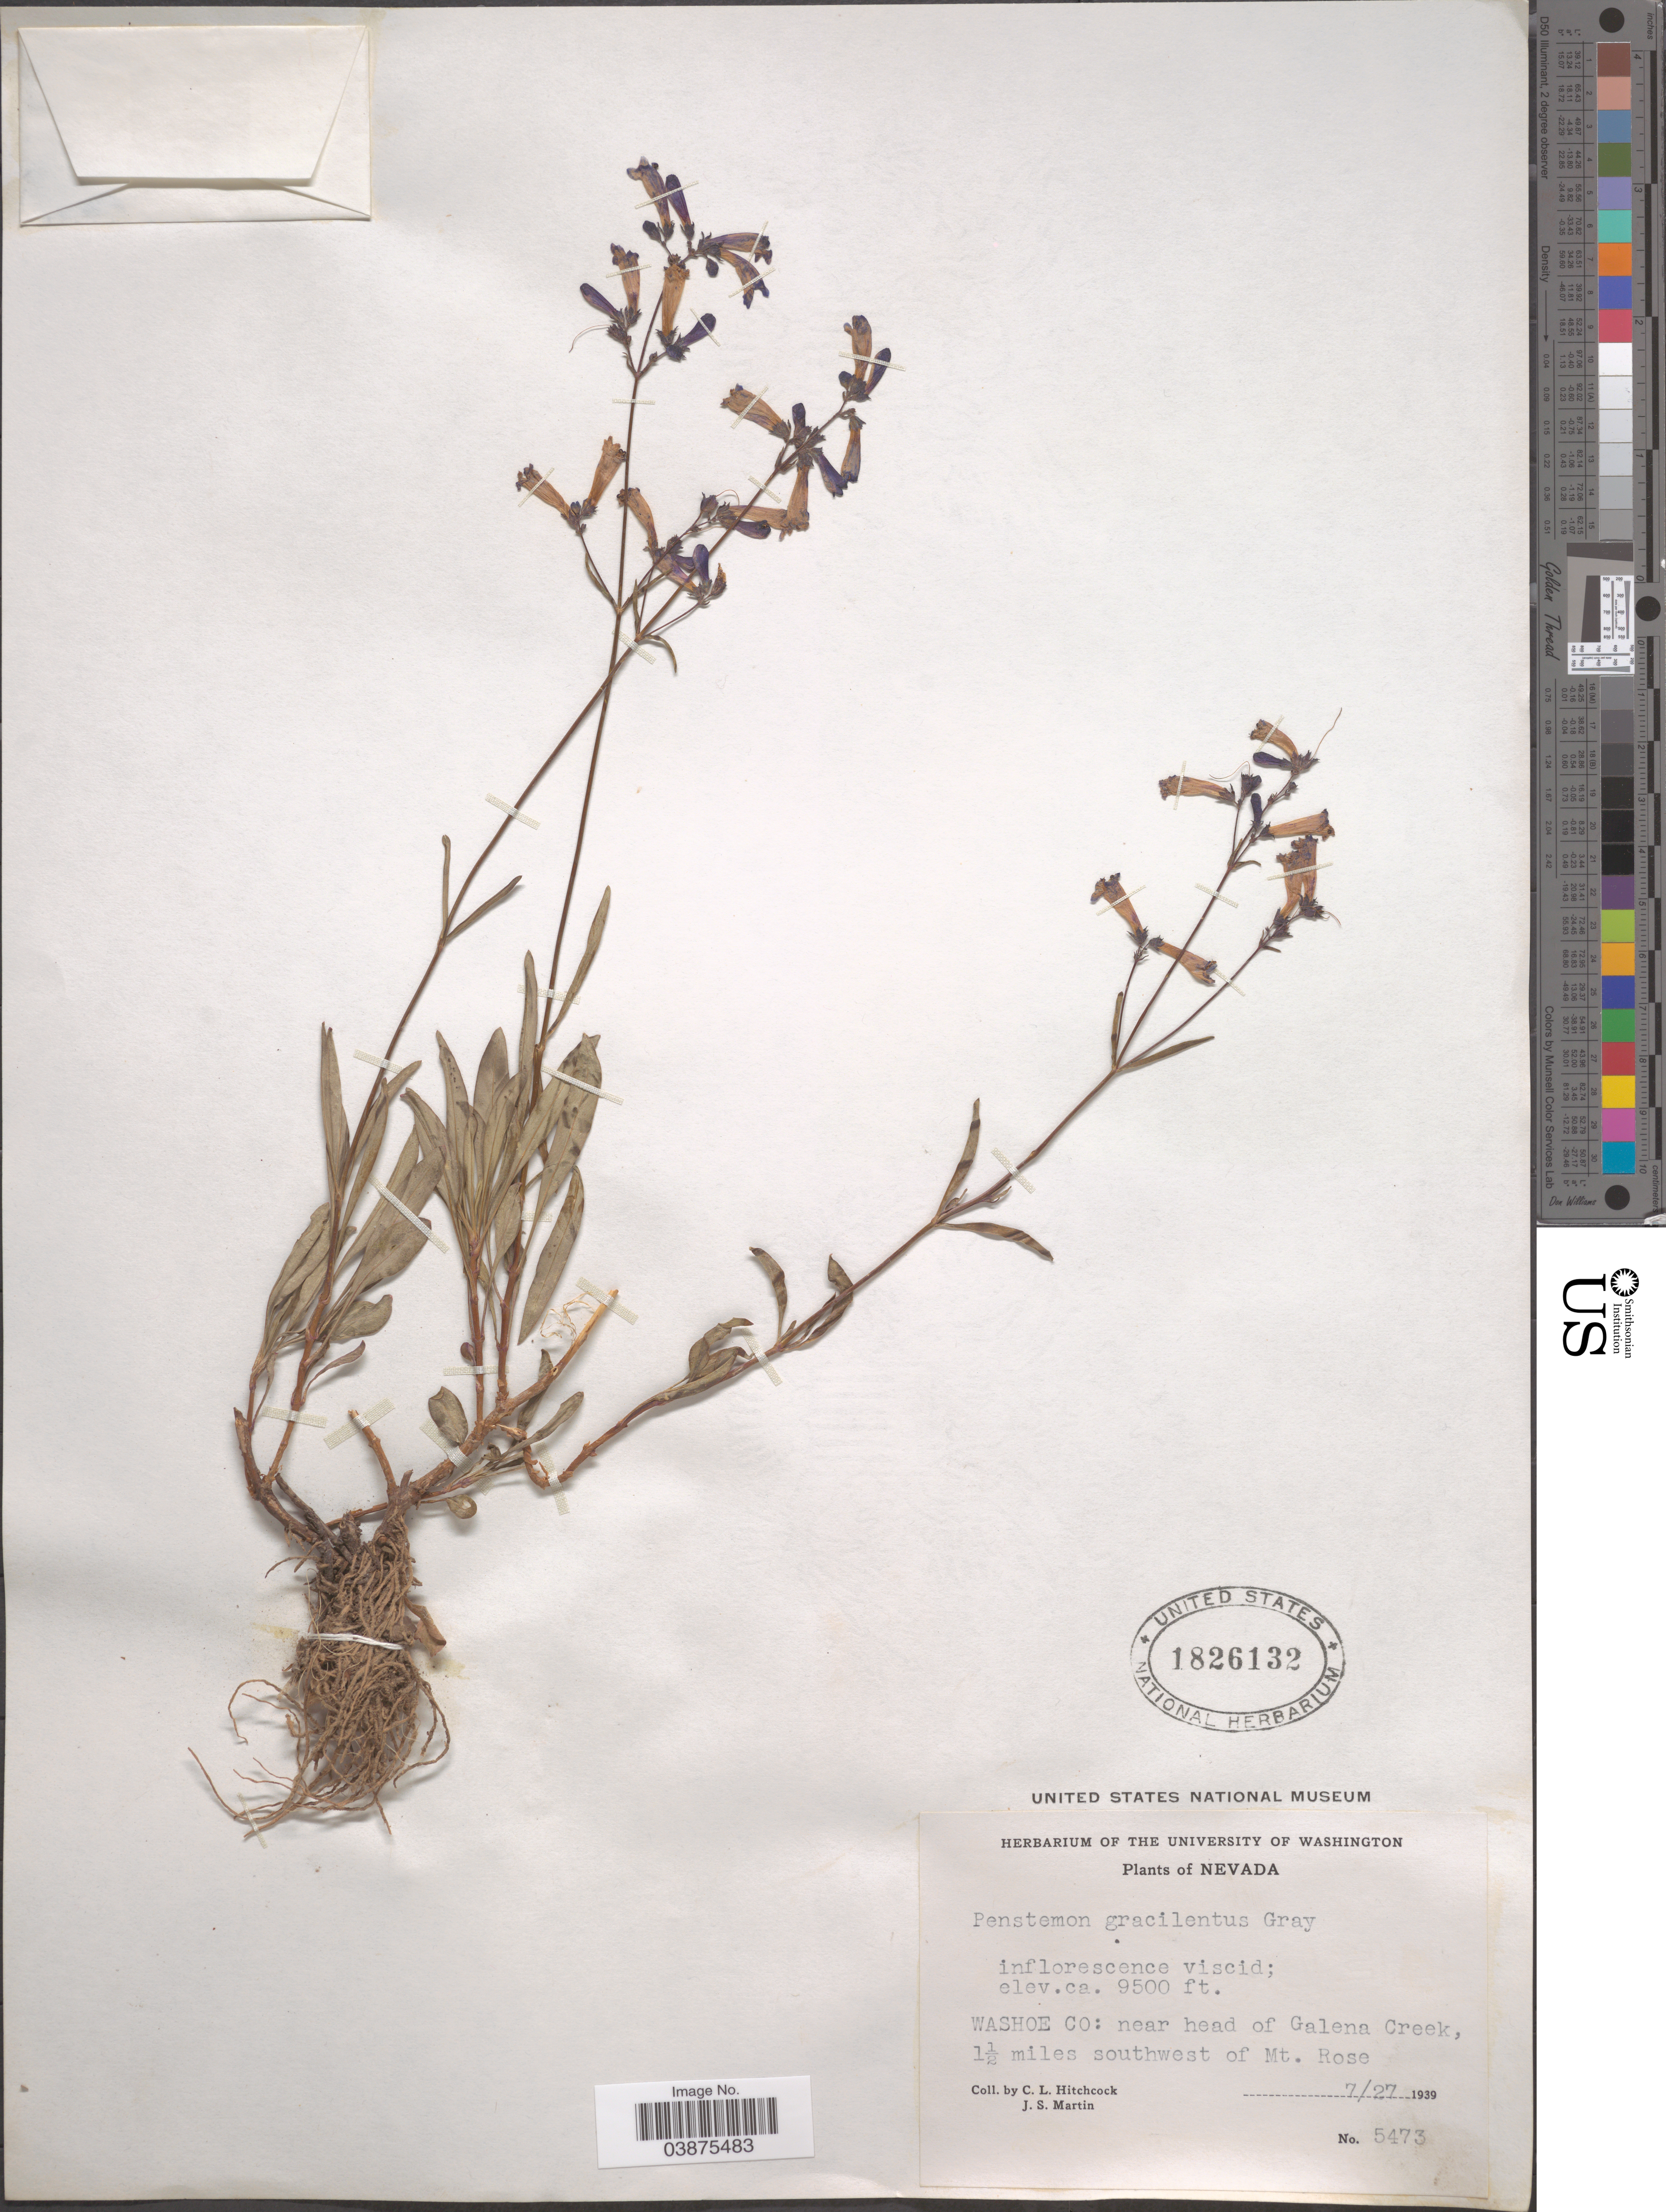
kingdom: Plantae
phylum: Tracheophyta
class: Magnoliopsida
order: Lamiales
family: Plantaginaceae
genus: Penstemon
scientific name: Penstemon gracilentus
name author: A. Gray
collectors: C. L. Hitchcock & J. S. Martin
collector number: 5473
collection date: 1939-07-27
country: United States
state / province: Nevada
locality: Washoe Co: near head of Galena Creek, 1½ miles southwest of Mt. Rose.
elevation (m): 2896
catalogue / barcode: US 1826132